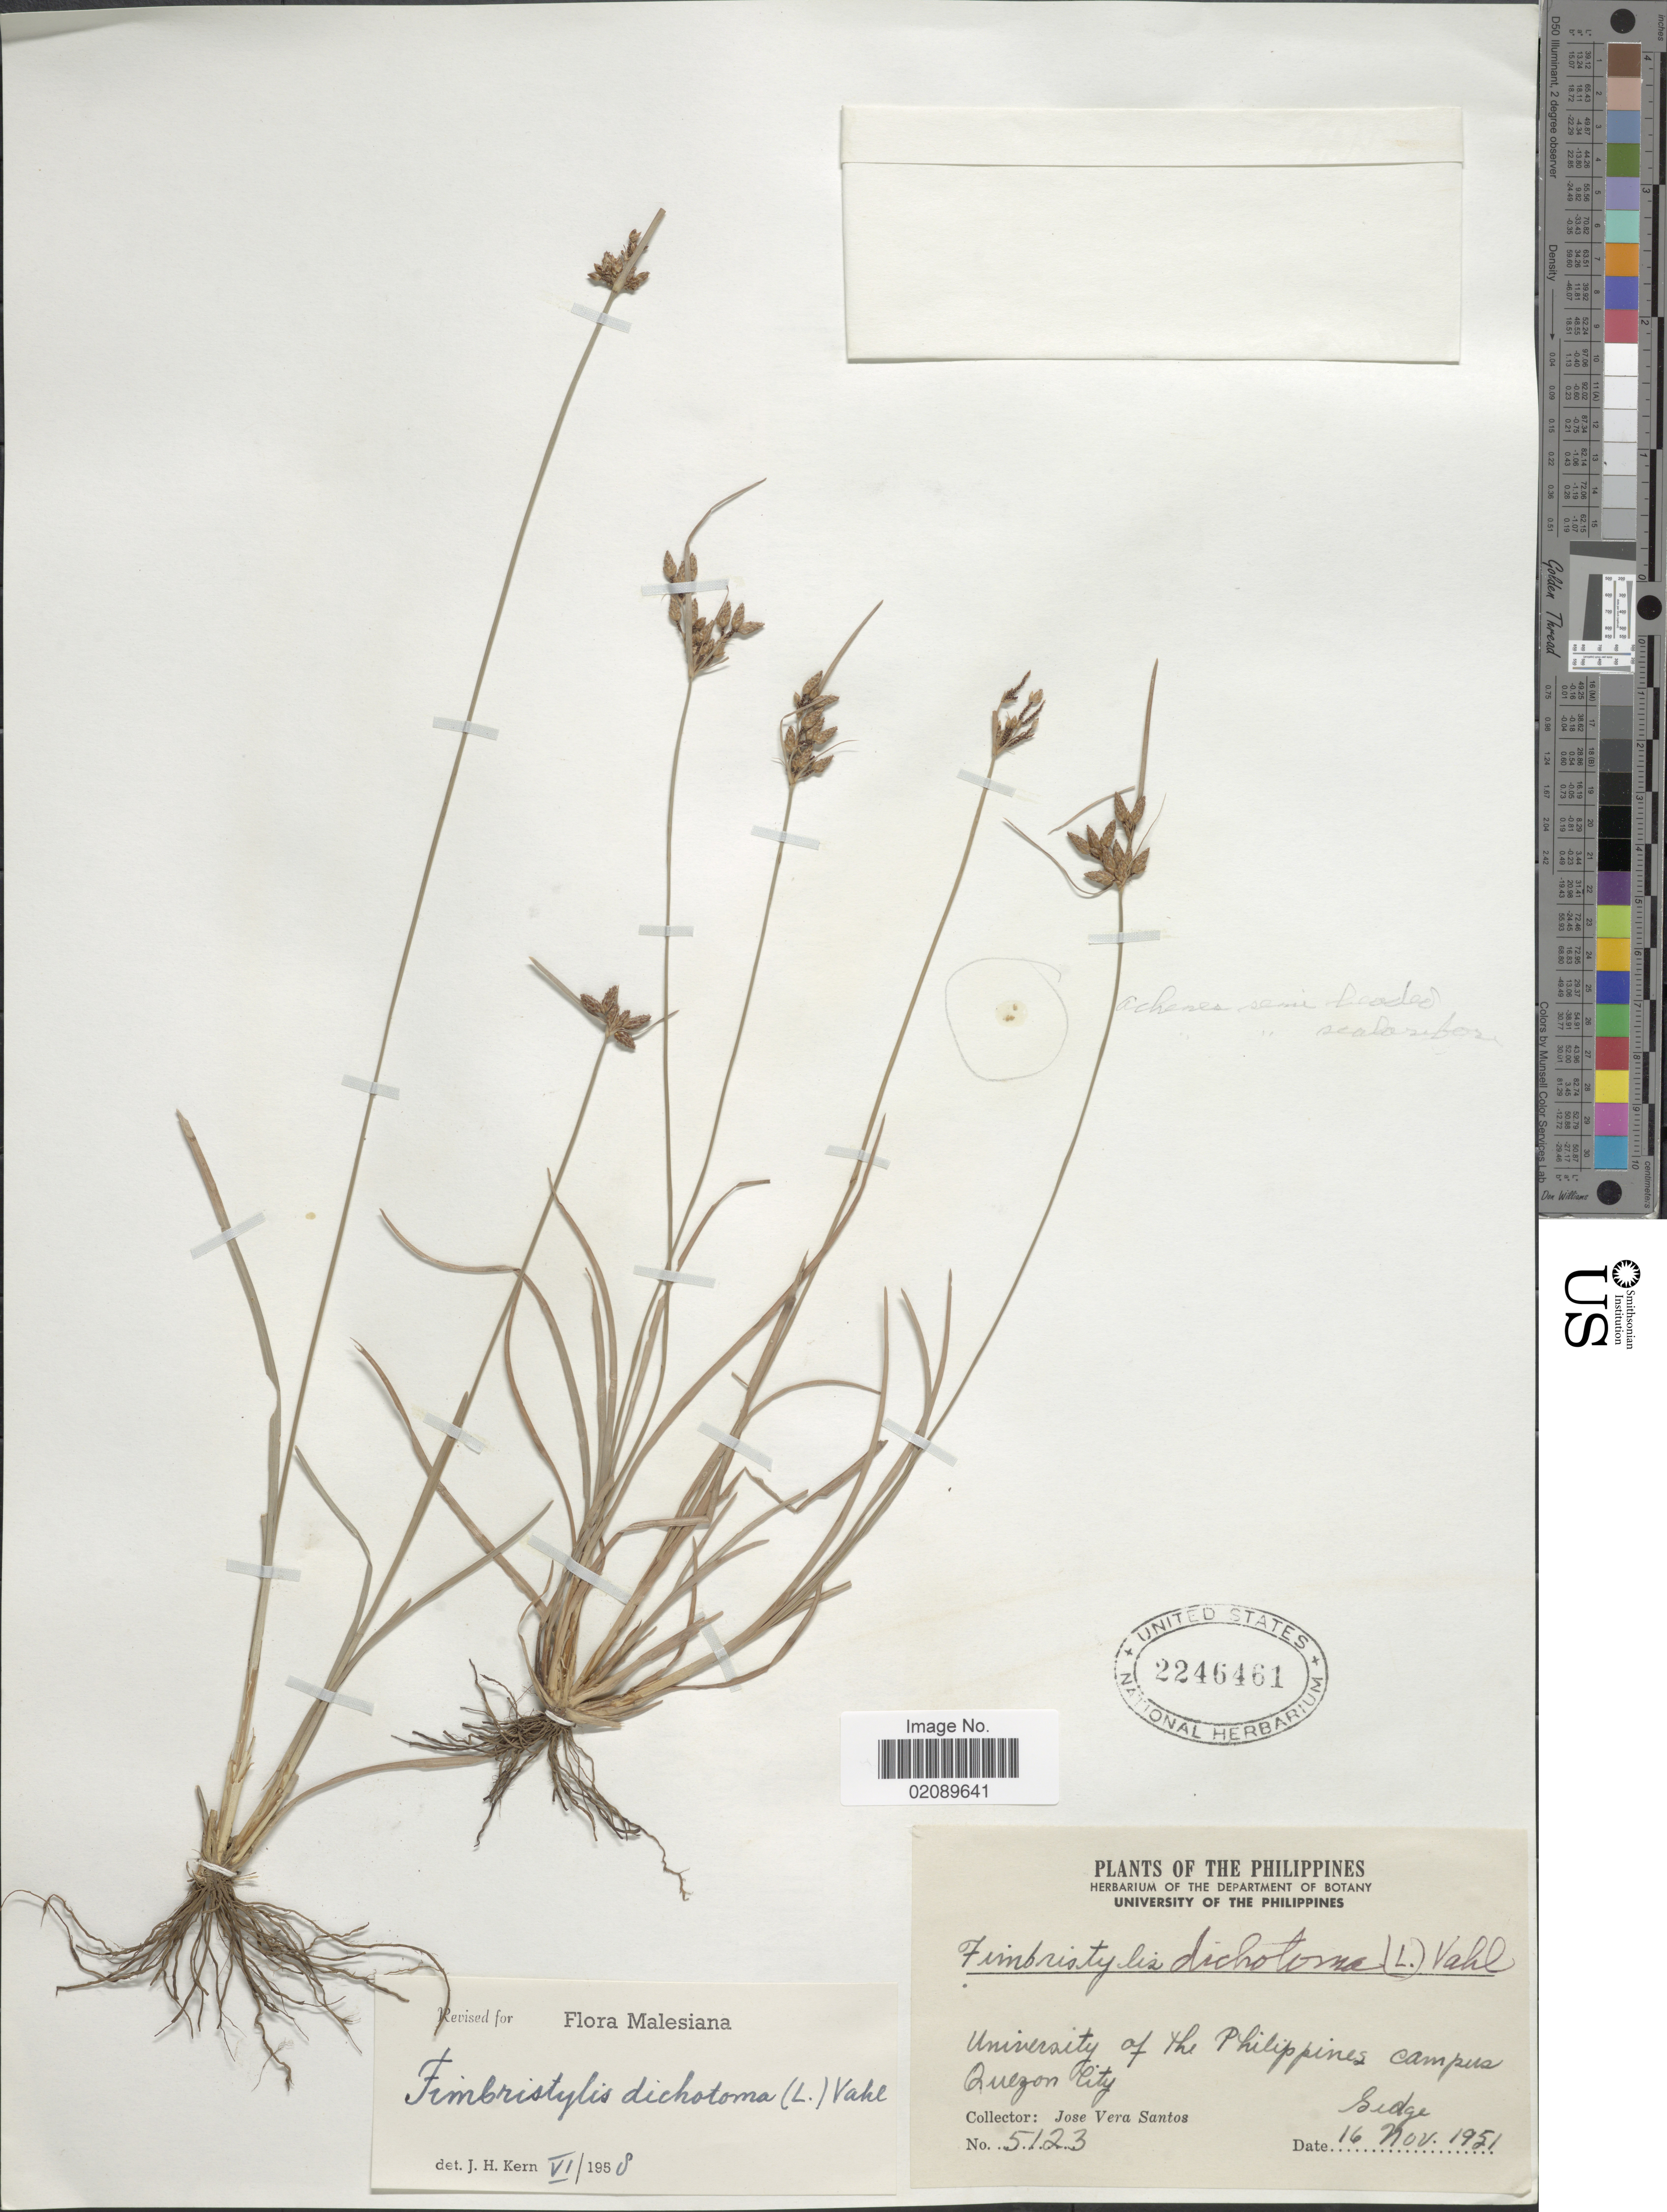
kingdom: Plantae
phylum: Tracheophyta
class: Liliopsida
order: Poales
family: Cyperaceae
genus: Fimbristylis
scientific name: Fimbristylis dichotoma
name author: (L.) Vahl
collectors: J. Santos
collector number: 5123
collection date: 1951-11-16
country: Philippines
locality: University of the Philippines Campus, Quezon City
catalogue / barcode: US 2246461